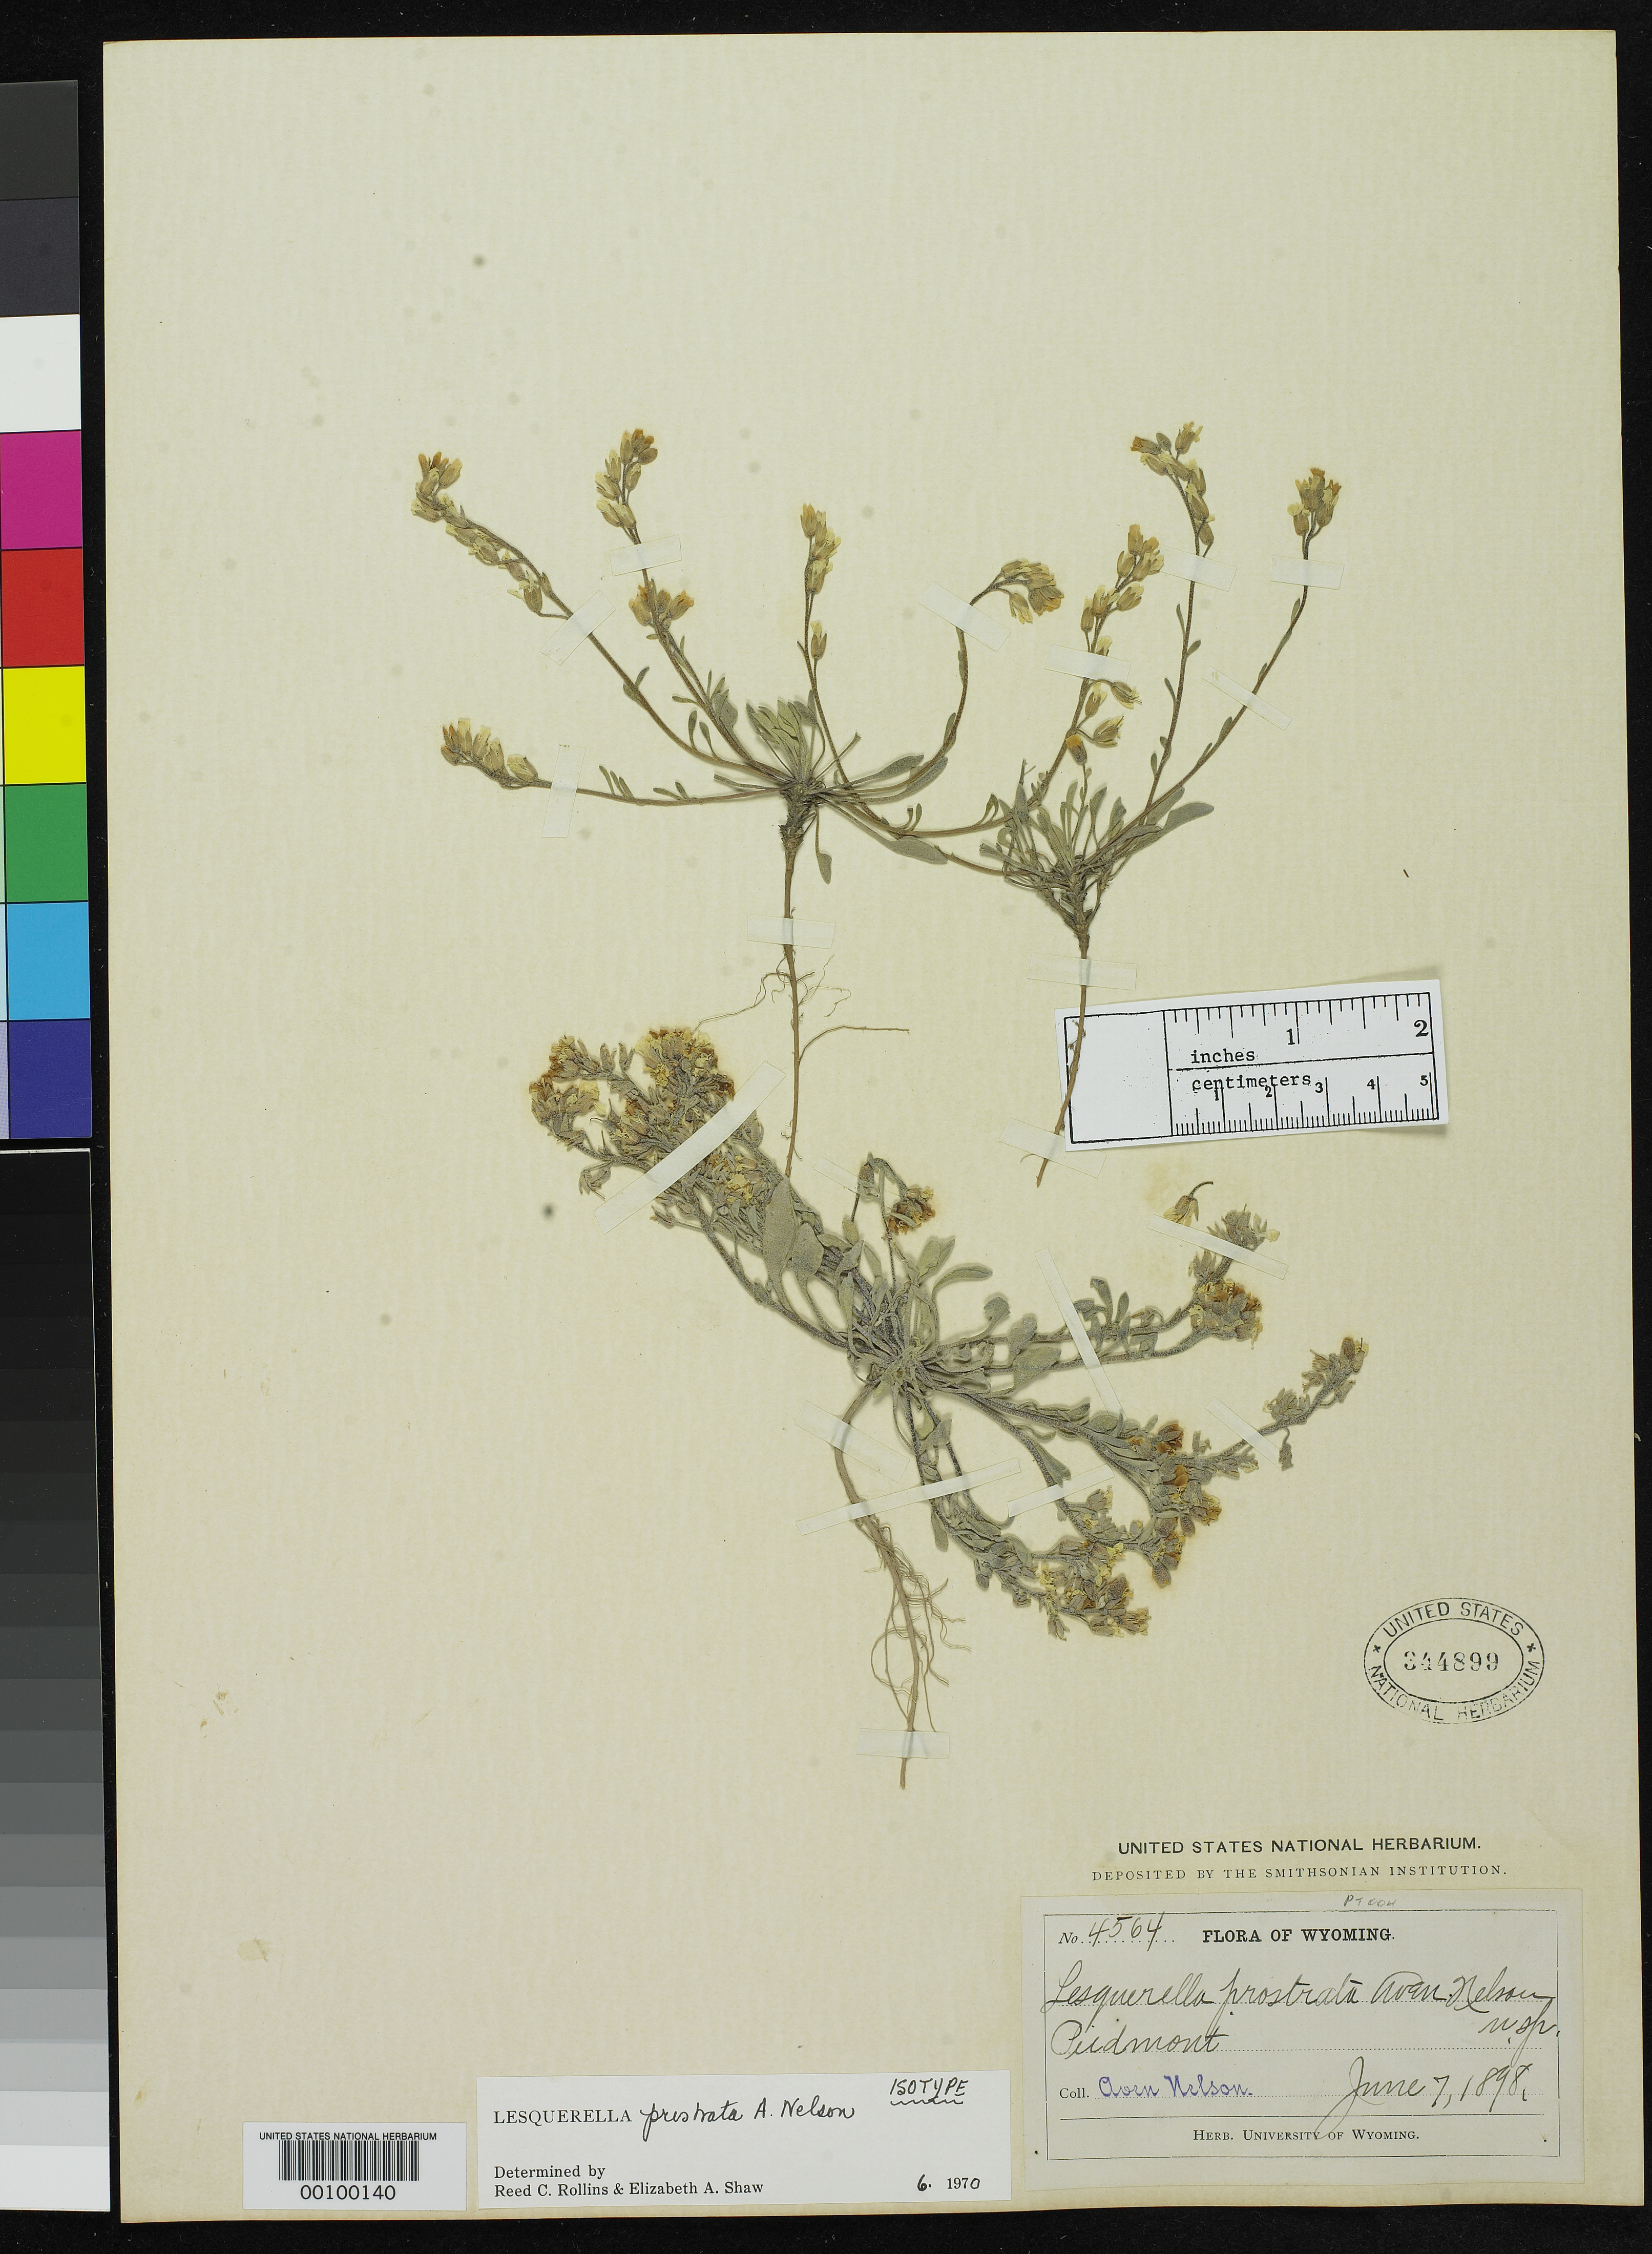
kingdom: Plantae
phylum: Tracheophyta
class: Magnoliopsida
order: Brassicales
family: Brassicaceae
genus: Lesquerella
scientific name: Lesquerella prostrata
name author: A. Nelson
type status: Isotype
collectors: A. Nelson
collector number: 4564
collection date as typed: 07 Jun 1898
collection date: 1898-06-07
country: United States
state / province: Wyoming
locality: Piedmont.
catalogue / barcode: US 344899